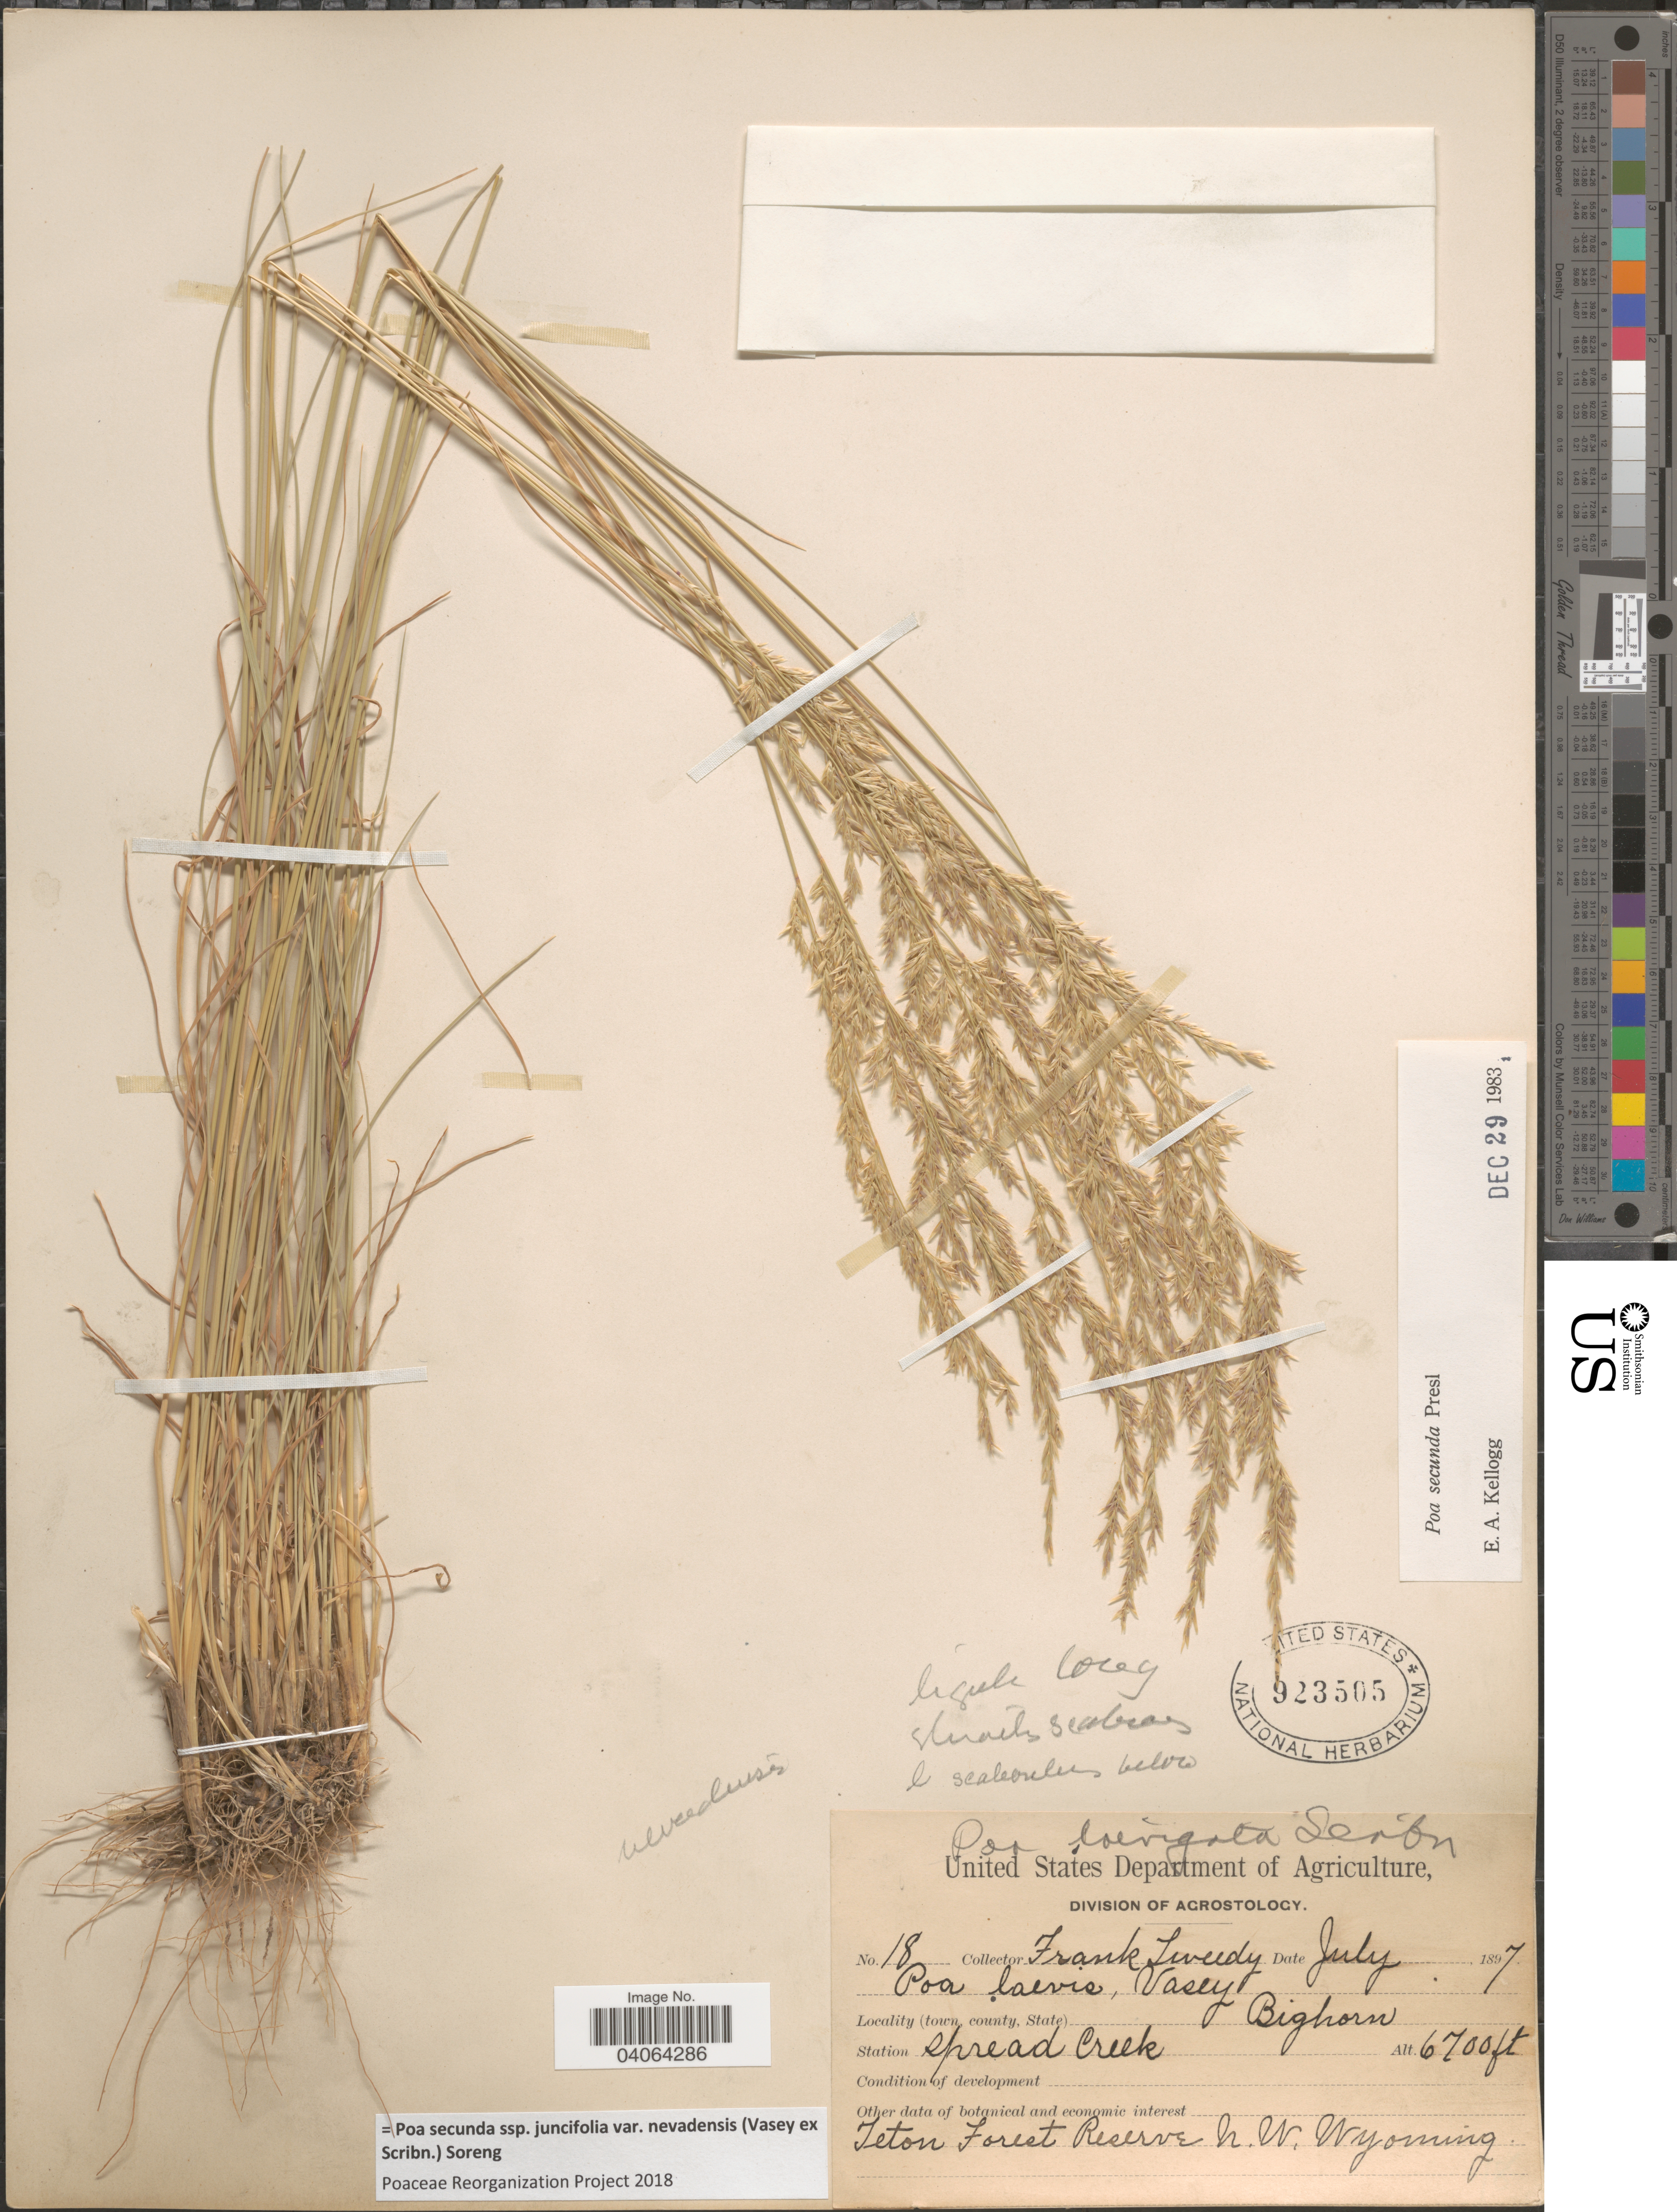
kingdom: Plantae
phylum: Tracheophyta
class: Liliopsida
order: Poales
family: Poaceae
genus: Poa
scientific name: Poa secunda subsp. juncifolia var. nevadensis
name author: (Vasey ex Scribn.) Soreng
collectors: F. Tweedy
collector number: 18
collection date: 1897-07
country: United States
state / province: Wyoming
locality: Bighorn. Station Spread Creek. Teton Forest Reserve N.W. Wyoming.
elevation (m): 2042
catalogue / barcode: US 923505